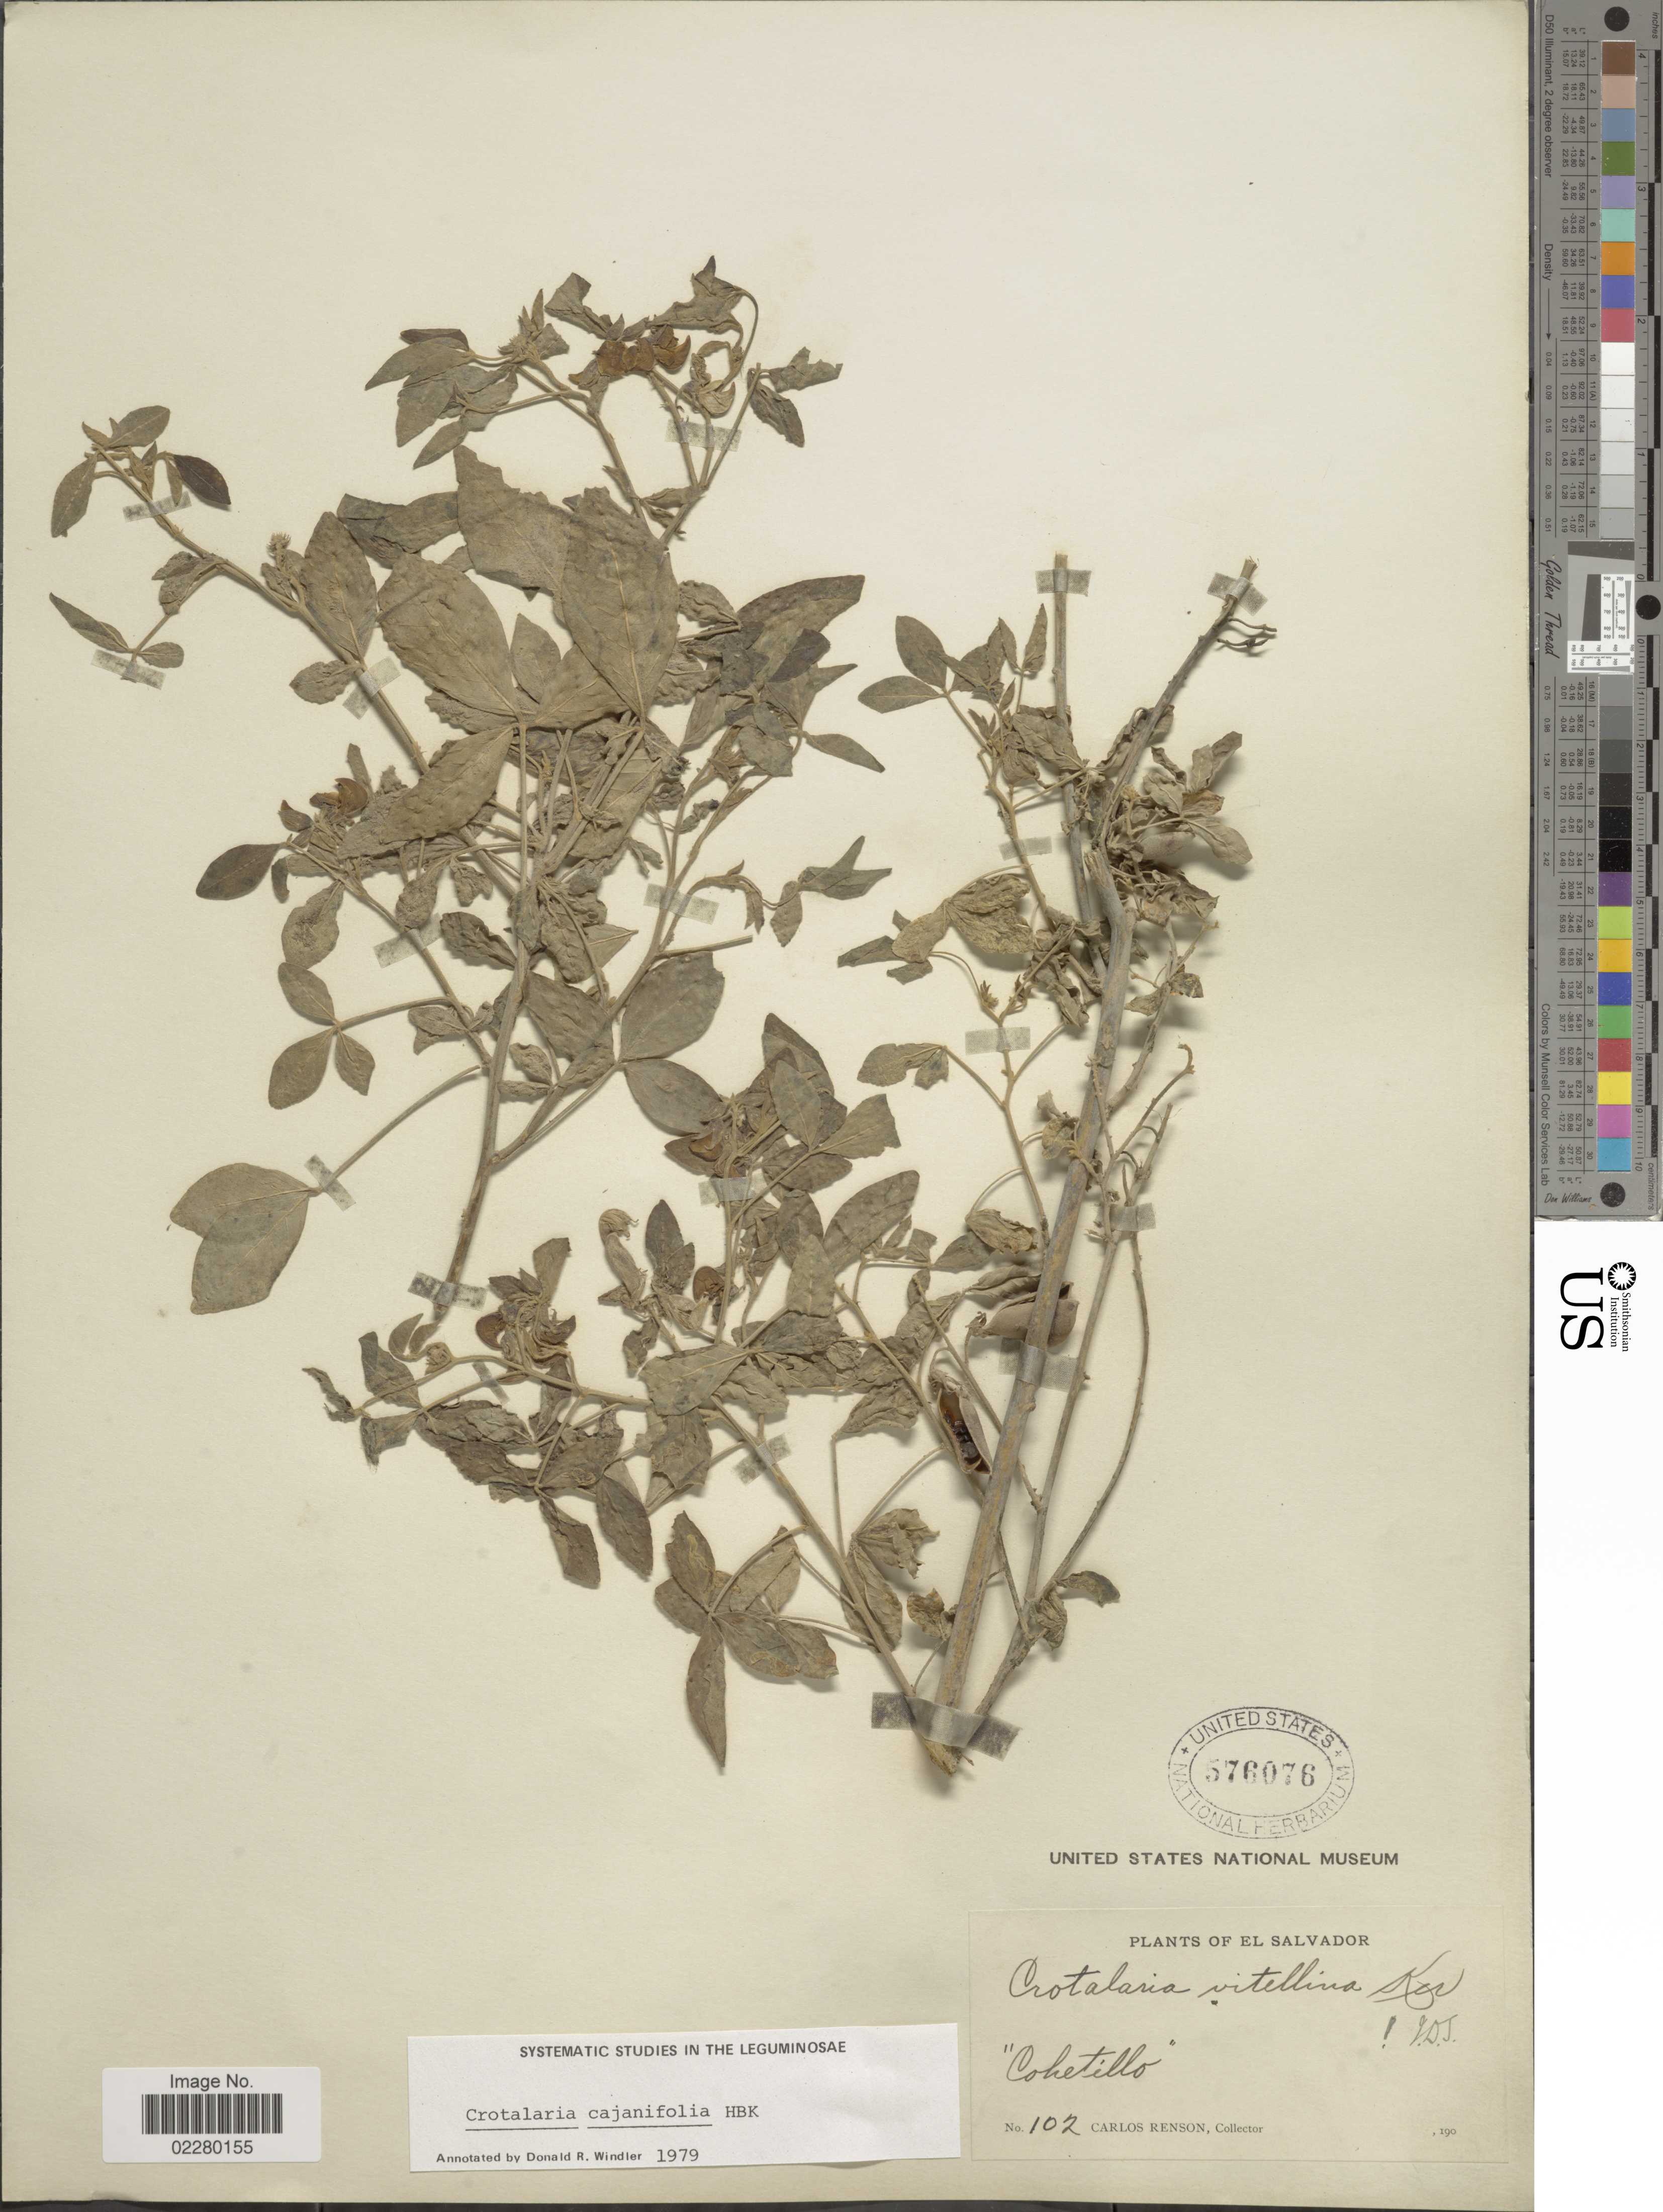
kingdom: Plantae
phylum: Tracheophyta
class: Magnoliopsida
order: Fabales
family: Fabaceae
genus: Crotalaria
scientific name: Crotalaria cajanifolia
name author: Kunth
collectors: C. Renson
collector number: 102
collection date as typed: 190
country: El Salvador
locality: Cohetillo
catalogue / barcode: US 576076